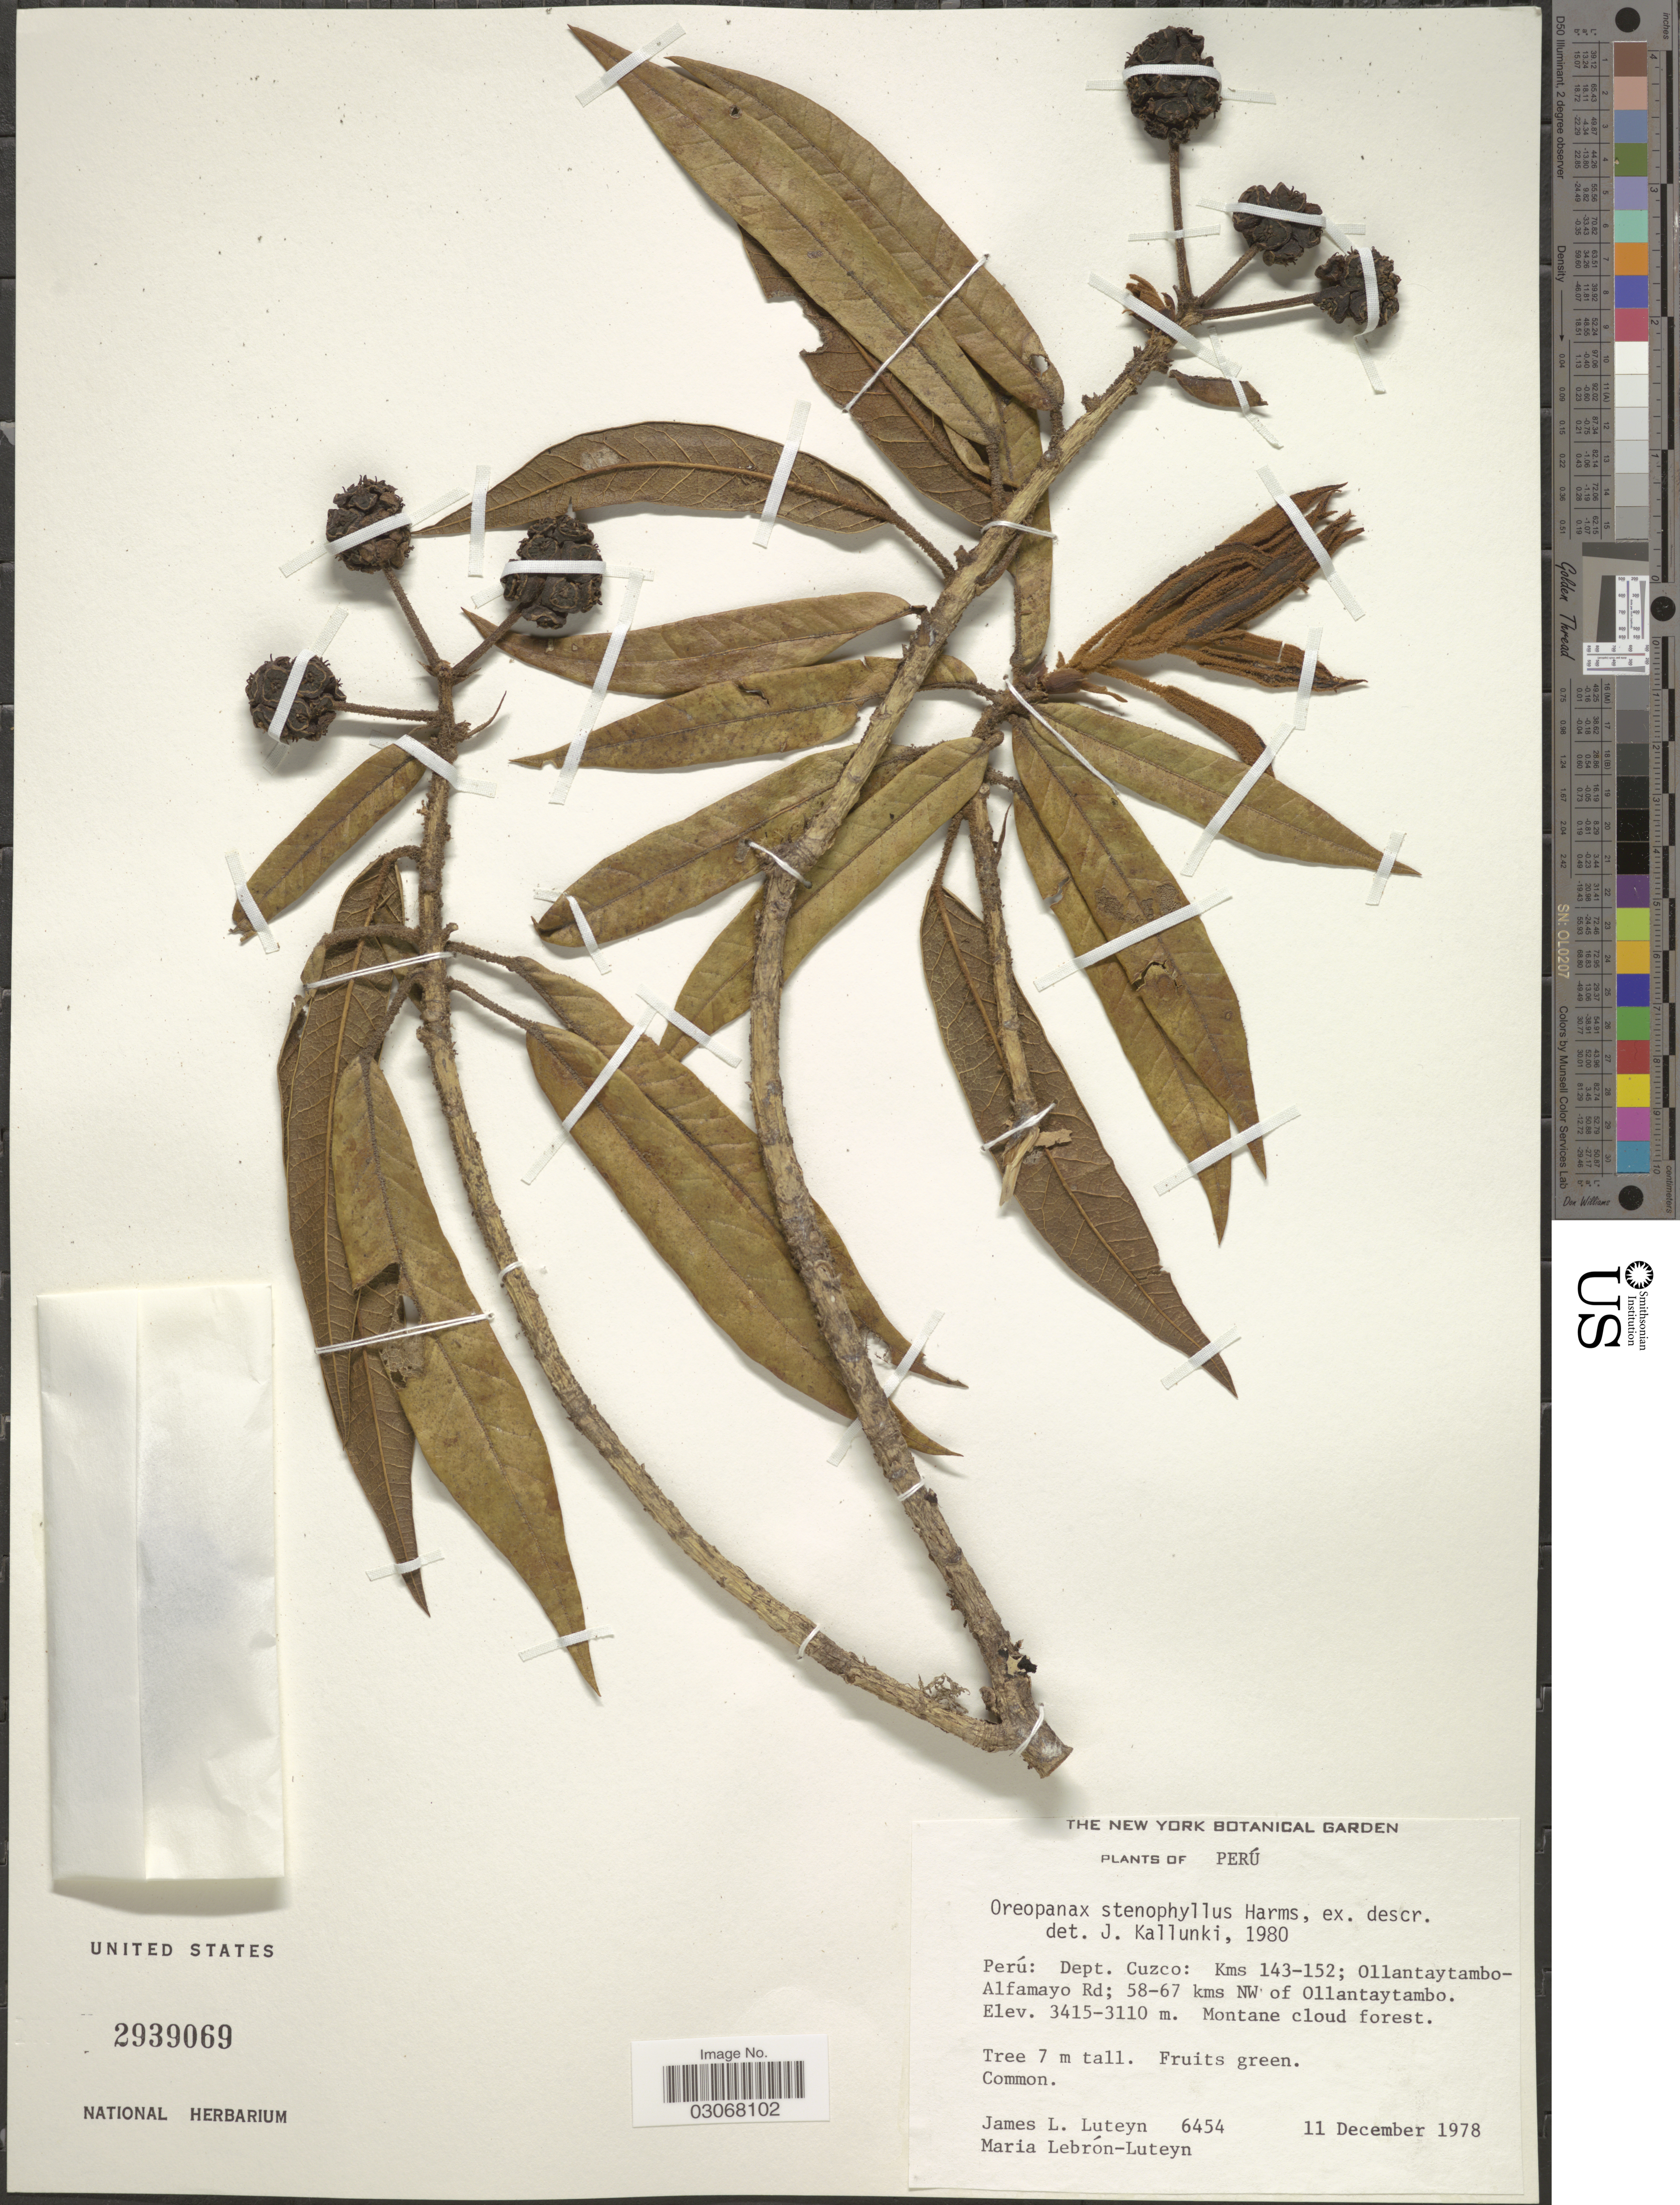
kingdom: Plantae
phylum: Tracheophyta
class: Magnoliopsida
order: Apiales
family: Araliaceae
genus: Oreopanax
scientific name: Oreopanax stenophyllus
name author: Harms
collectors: J. L. Luteyn & M. L. Lebrón-Luteyn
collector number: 6454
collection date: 1978-12-11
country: Peru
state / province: Cusco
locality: Dept. Cuzco: Kms 143-152; Ollantaytambo-Alfamayo Rd; 58-67 kms nW of Ollantaytambo.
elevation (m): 3110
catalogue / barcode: US 2939069